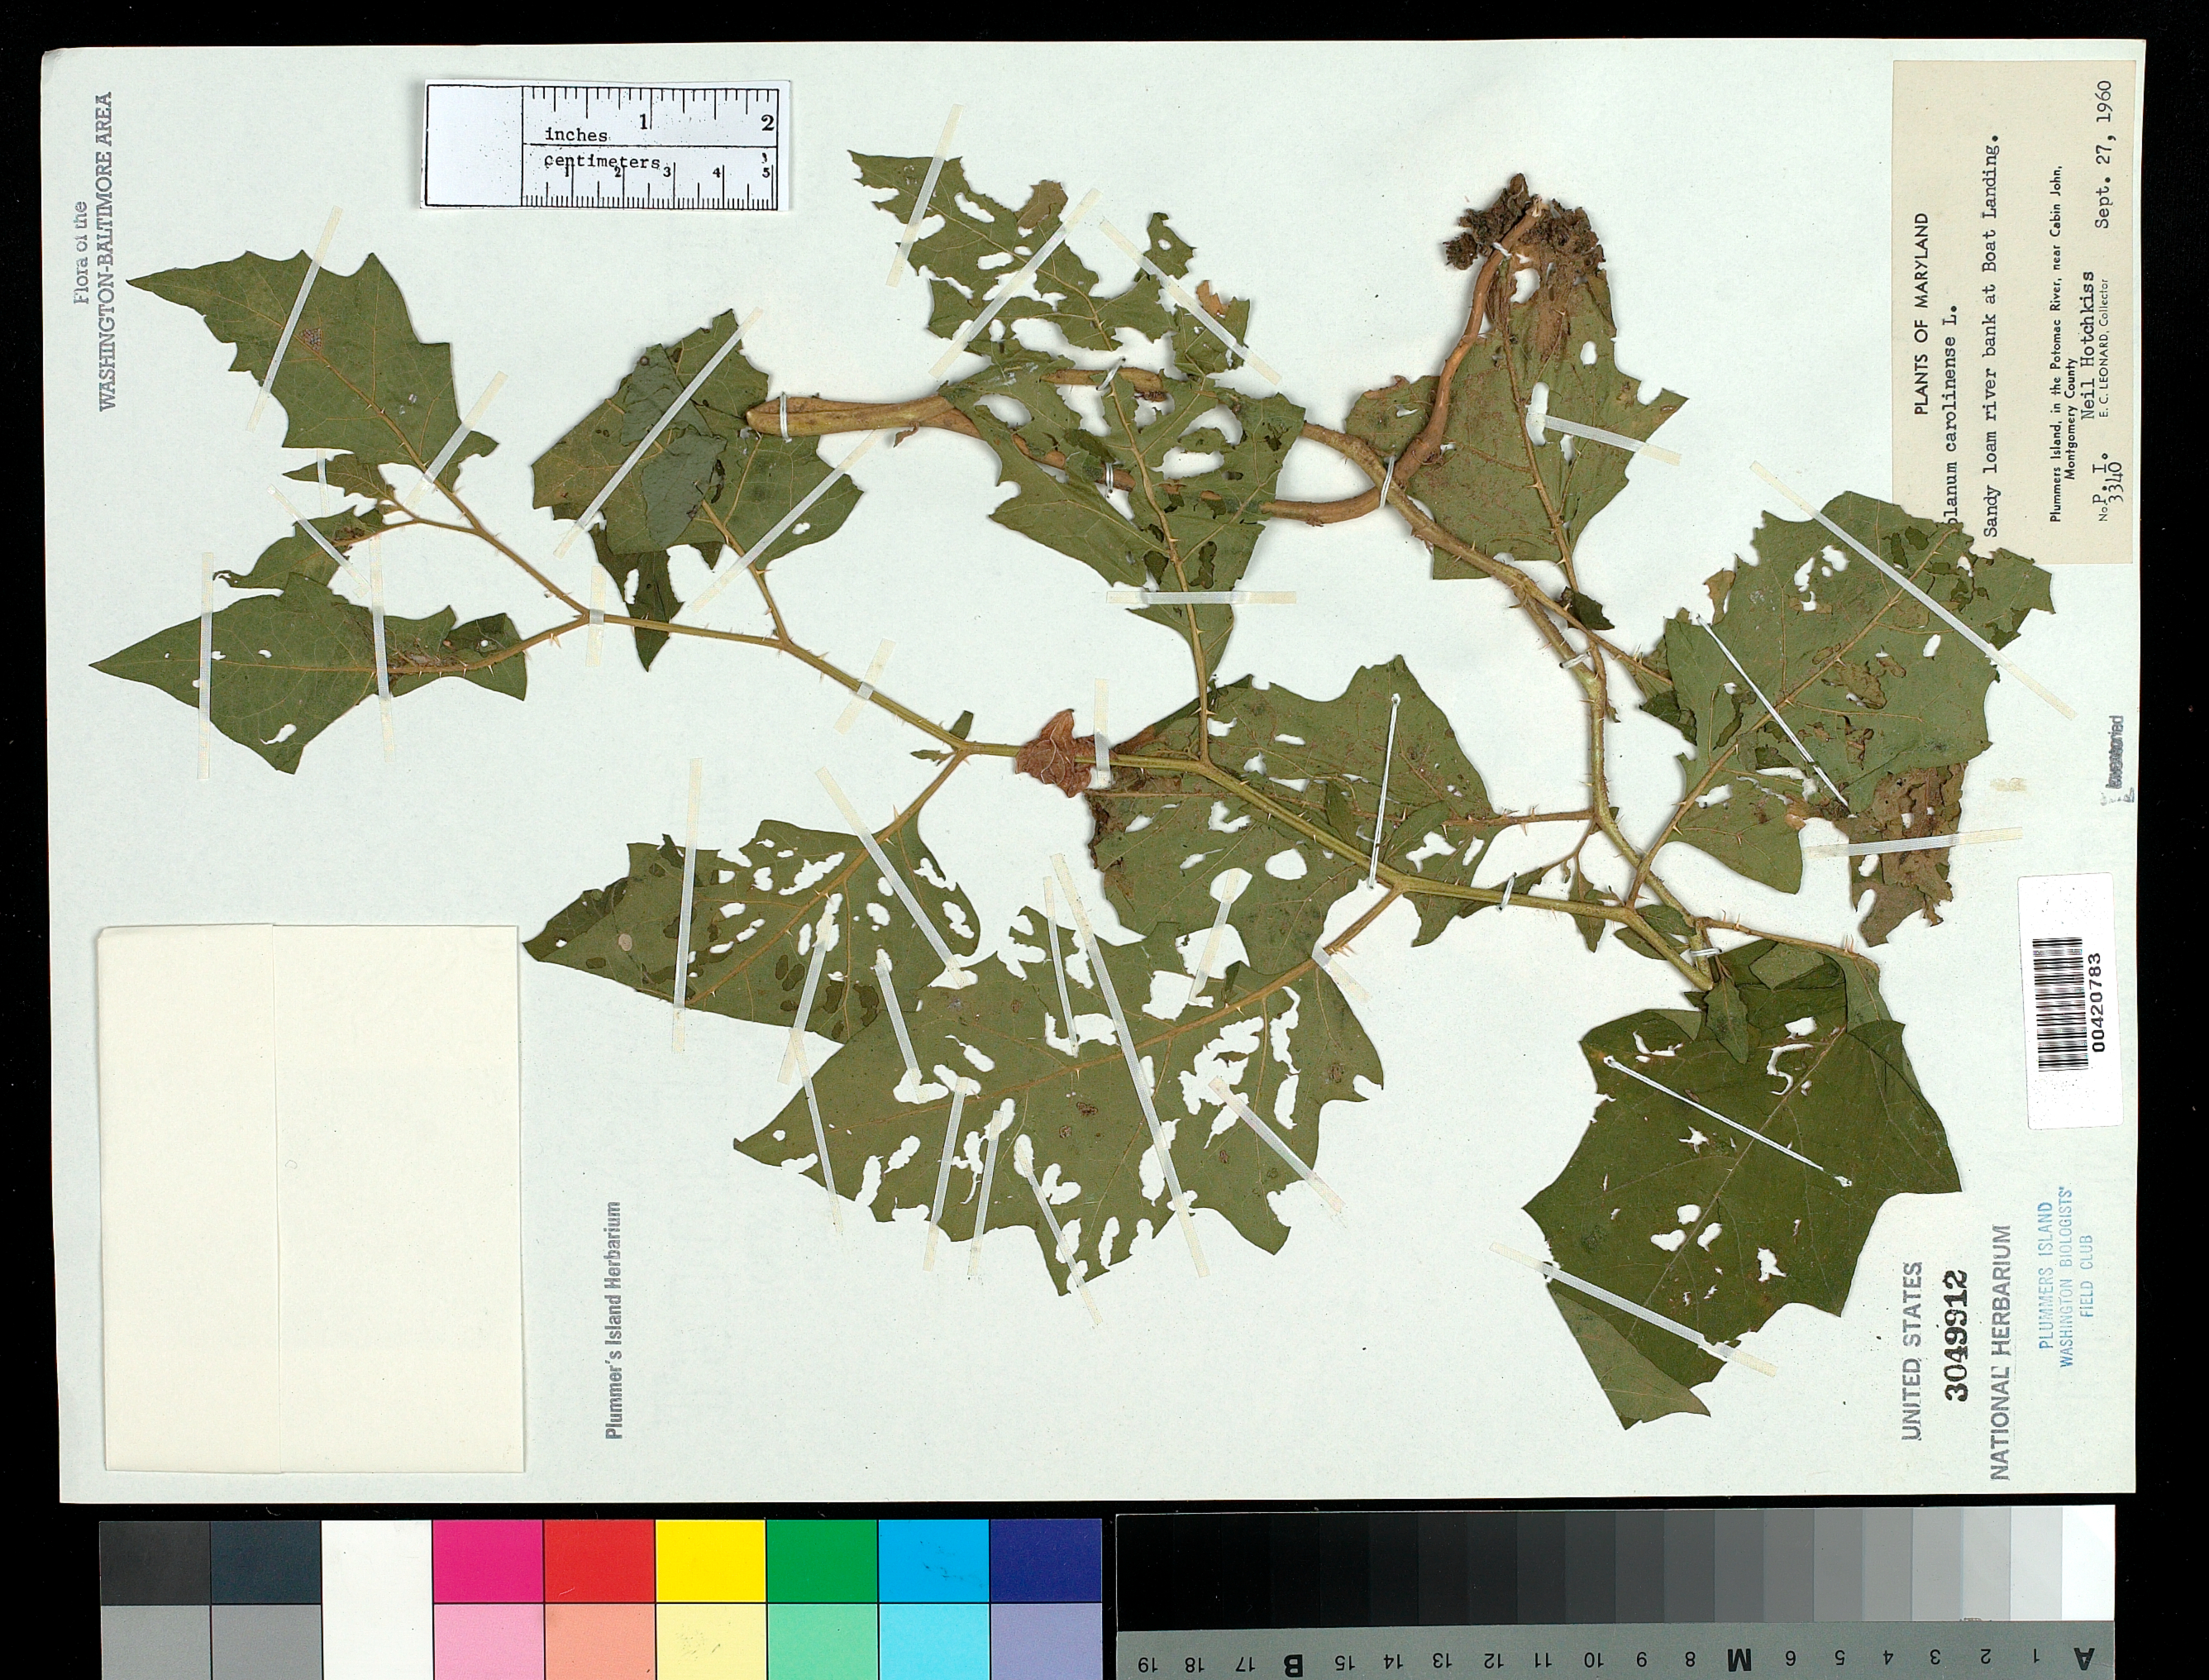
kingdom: Plantae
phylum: Tracheophyta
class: Magnoliopsida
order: Solanales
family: Solanaceae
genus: Solanum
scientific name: Solanum carolinense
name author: L.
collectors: E. C. Leonard & N. Hotchkiss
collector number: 3340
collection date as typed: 27 Sep 1960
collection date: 1960-09-27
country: United States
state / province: Maryland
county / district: Montgomery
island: Plummers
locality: Plummer's Island; Boat Landing C. & O. Canal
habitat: Sandy loam river bank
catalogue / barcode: US 3049912